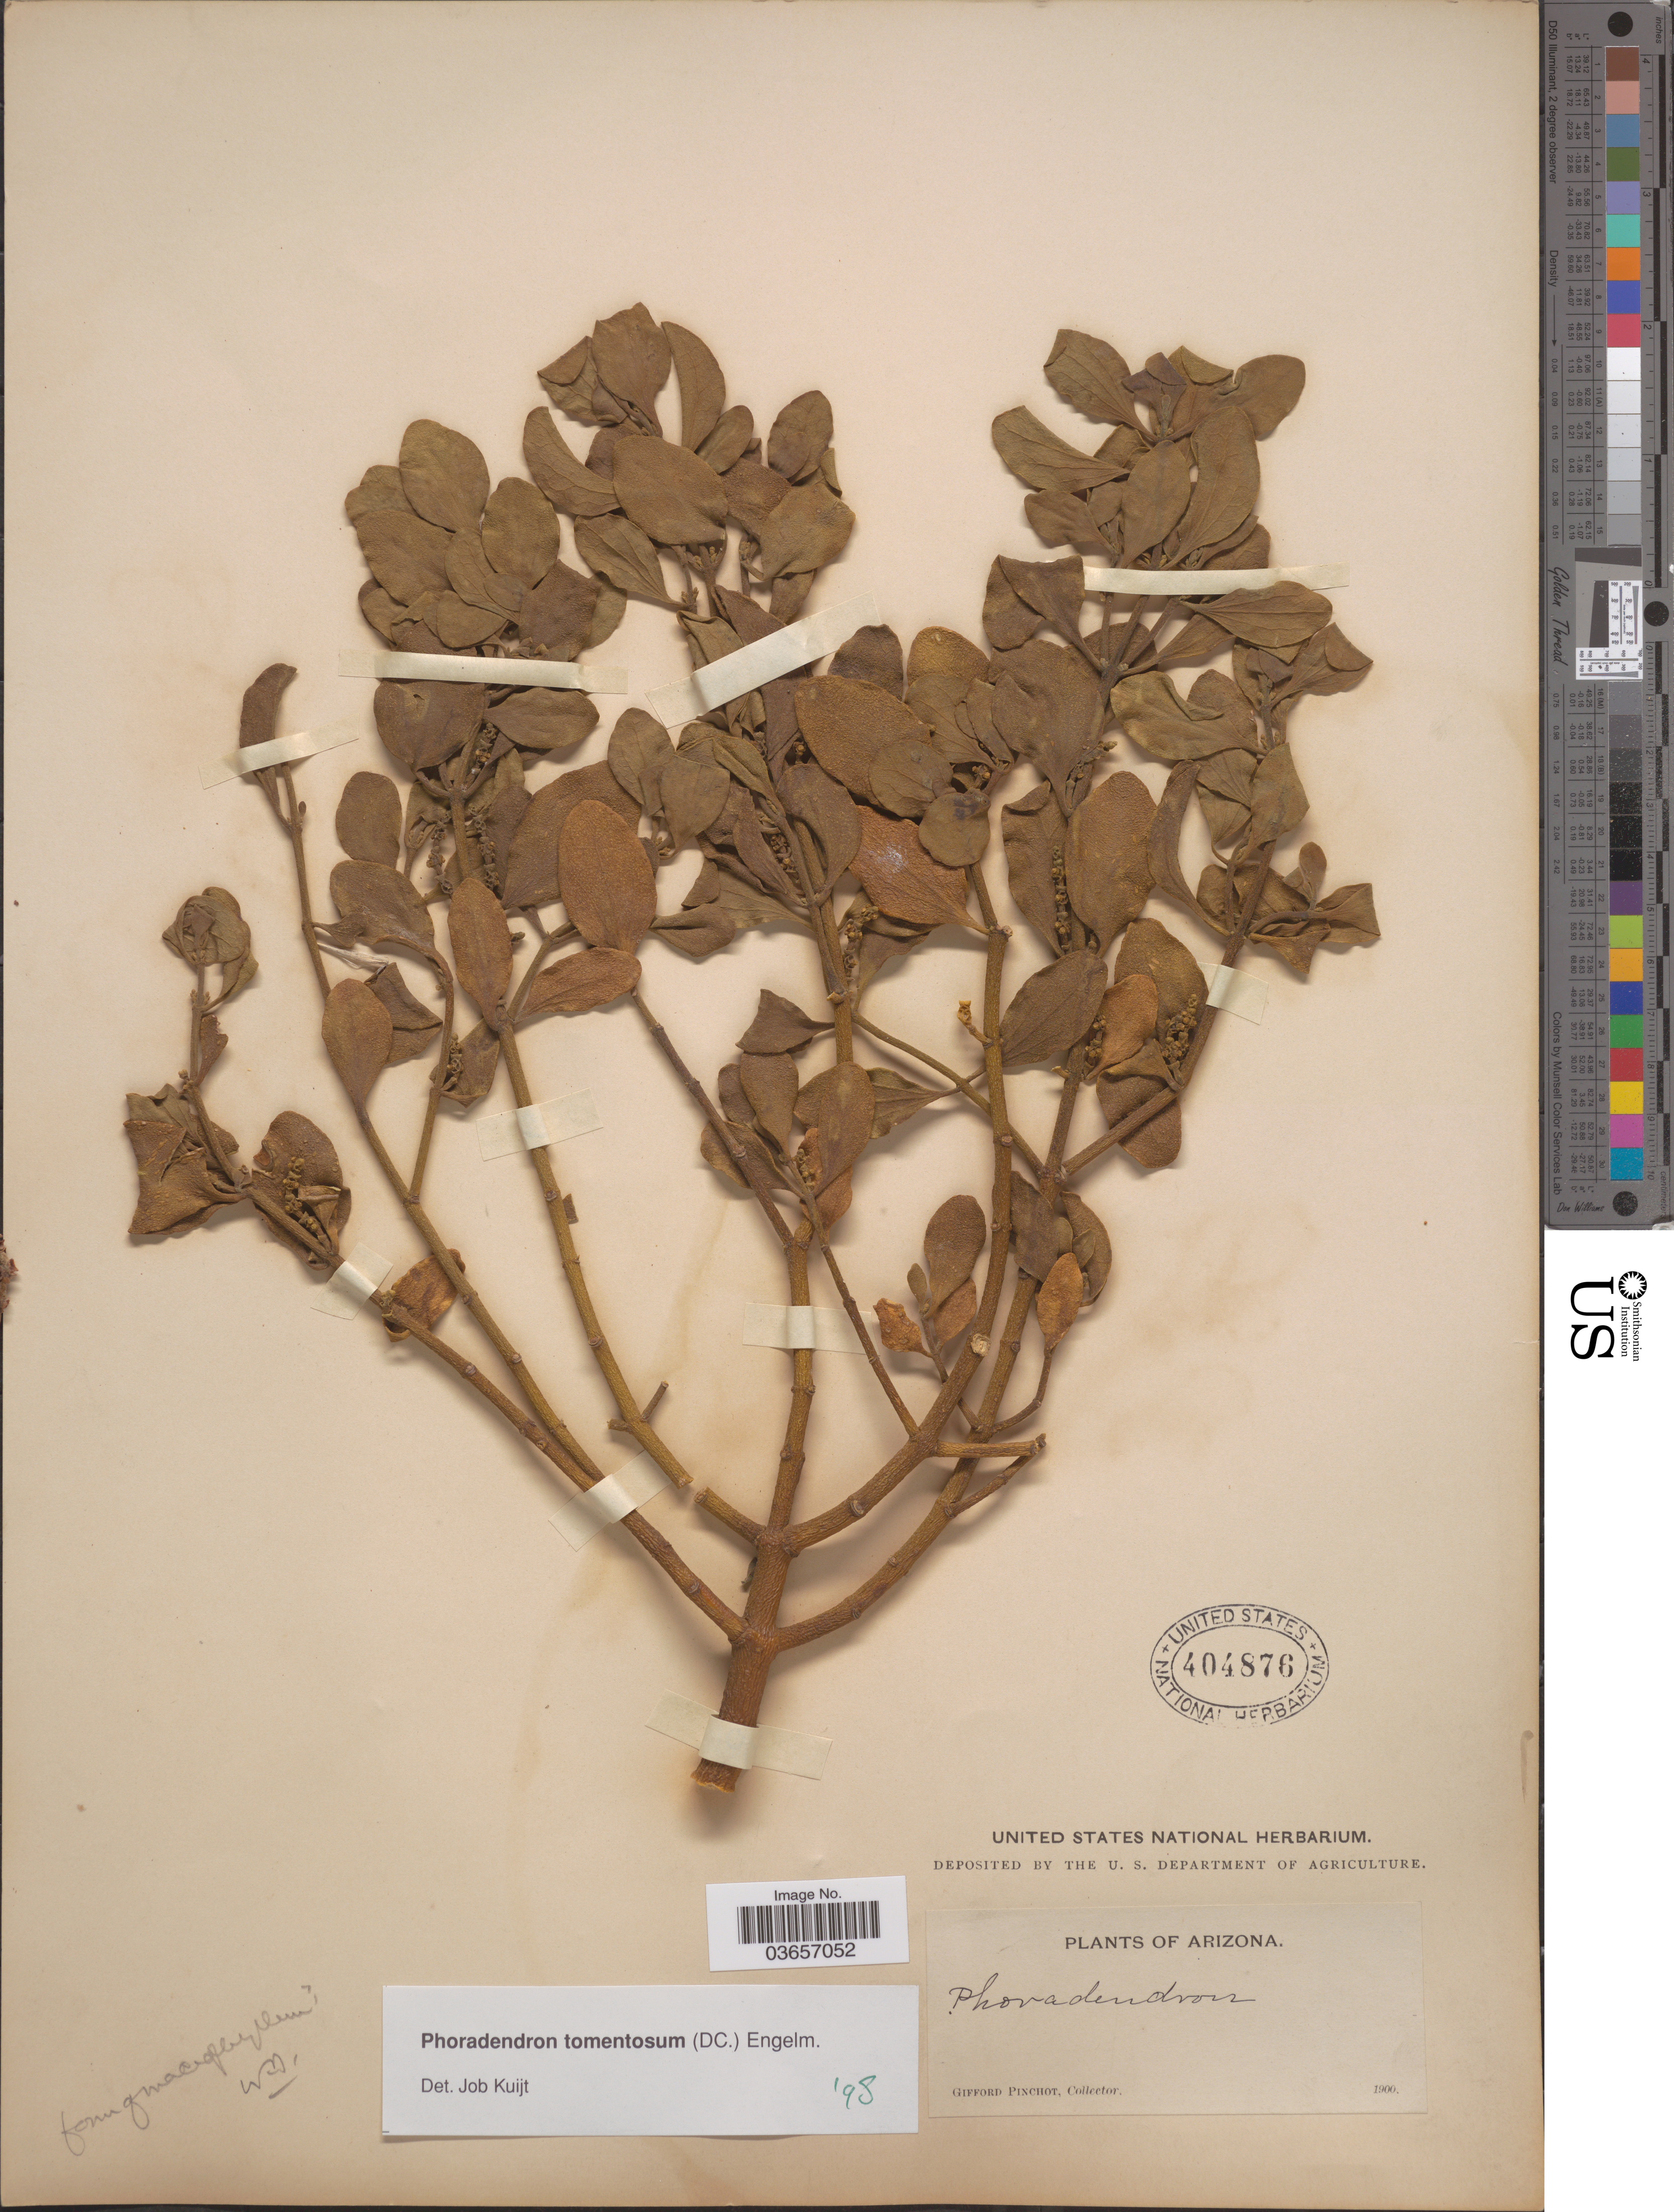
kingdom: Plantae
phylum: Tracheophyta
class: Magnoliopsida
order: Santalales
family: Viscaceae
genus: Phoradendron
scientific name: Phoradendron tomentosum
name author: DC.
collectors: G. Pinchot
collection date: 1900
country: United States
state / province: Arizona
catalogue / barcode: US 404876